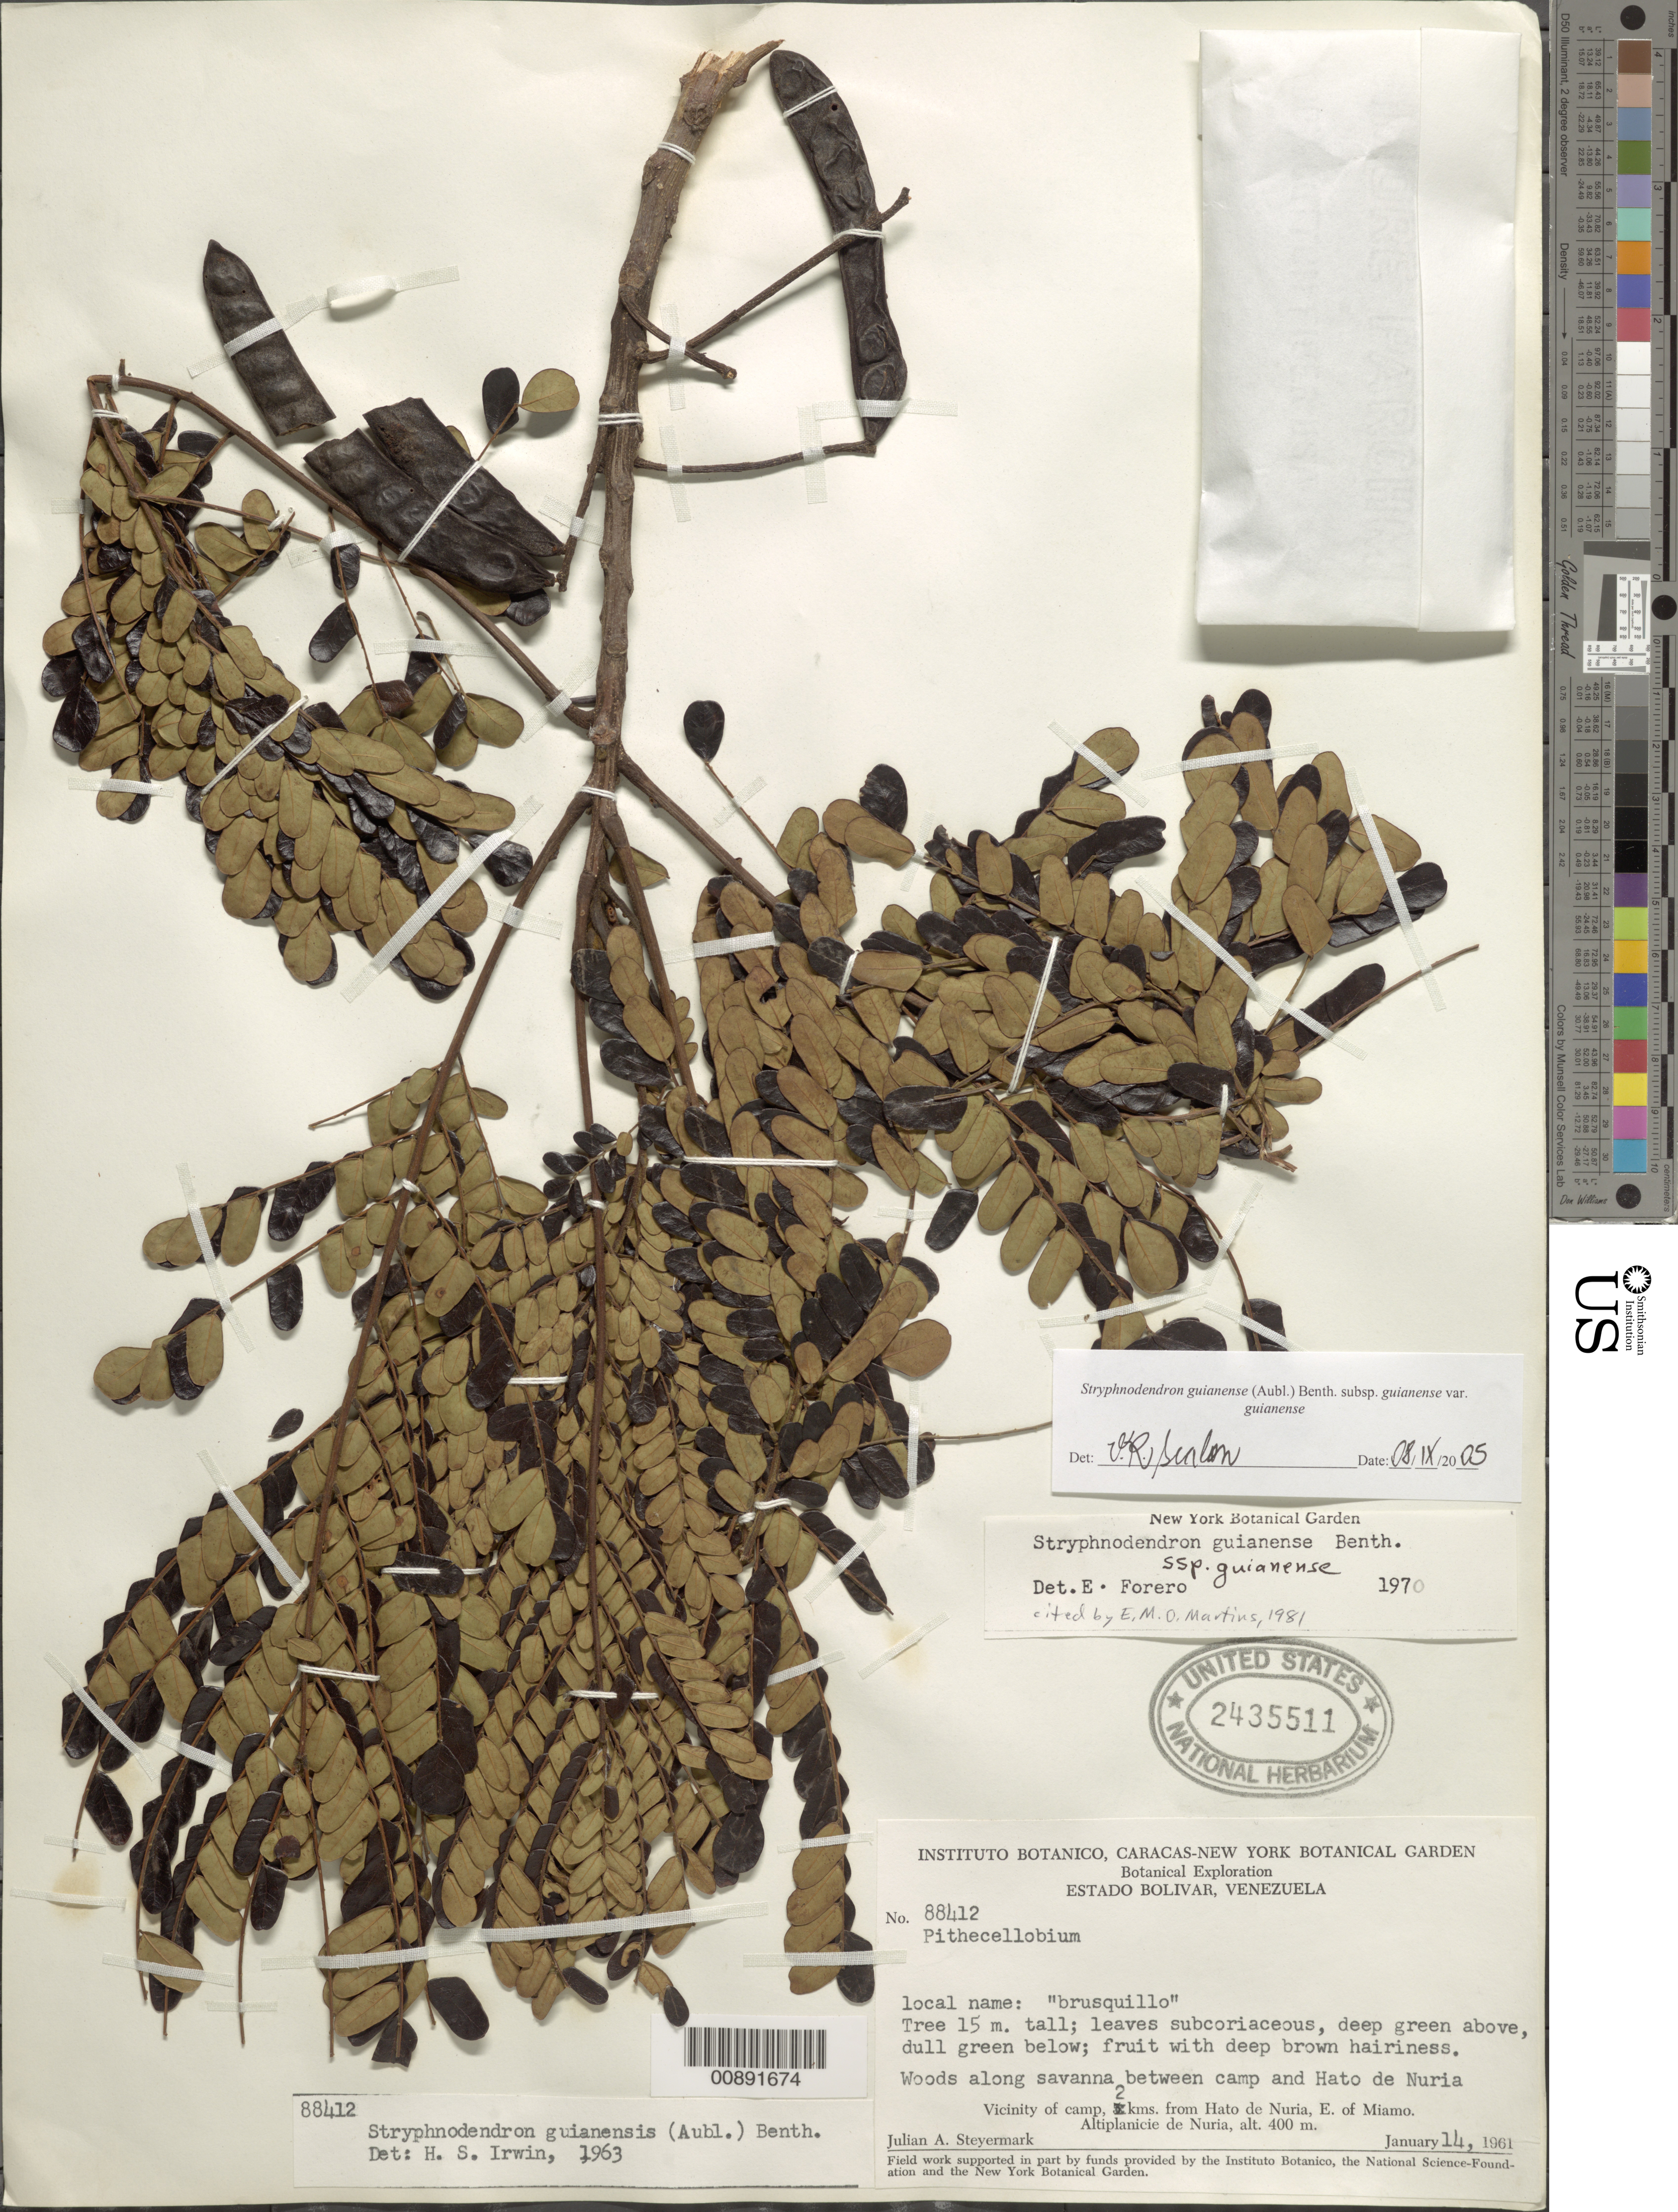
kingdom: Plantae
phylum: Tracheophyta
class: Magnoliopsida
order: Fabales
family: Fabaceae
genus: Stryphnodendron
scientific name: Stryphnodendron guianense subsp. guianense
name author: (Aubl.) Benth.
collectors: J. Steyermark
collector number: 88412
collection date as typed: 14-Jan-61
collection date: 1961-01-14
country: Venezuela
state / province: Bolívar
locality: Hato de Nuria, 2 km from; E of Miamo, Altiplanicie de Nuria; vic of camp, between camp and Hato de Nuria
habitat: Woods along savanna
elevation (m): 400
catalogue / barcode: US 2435511